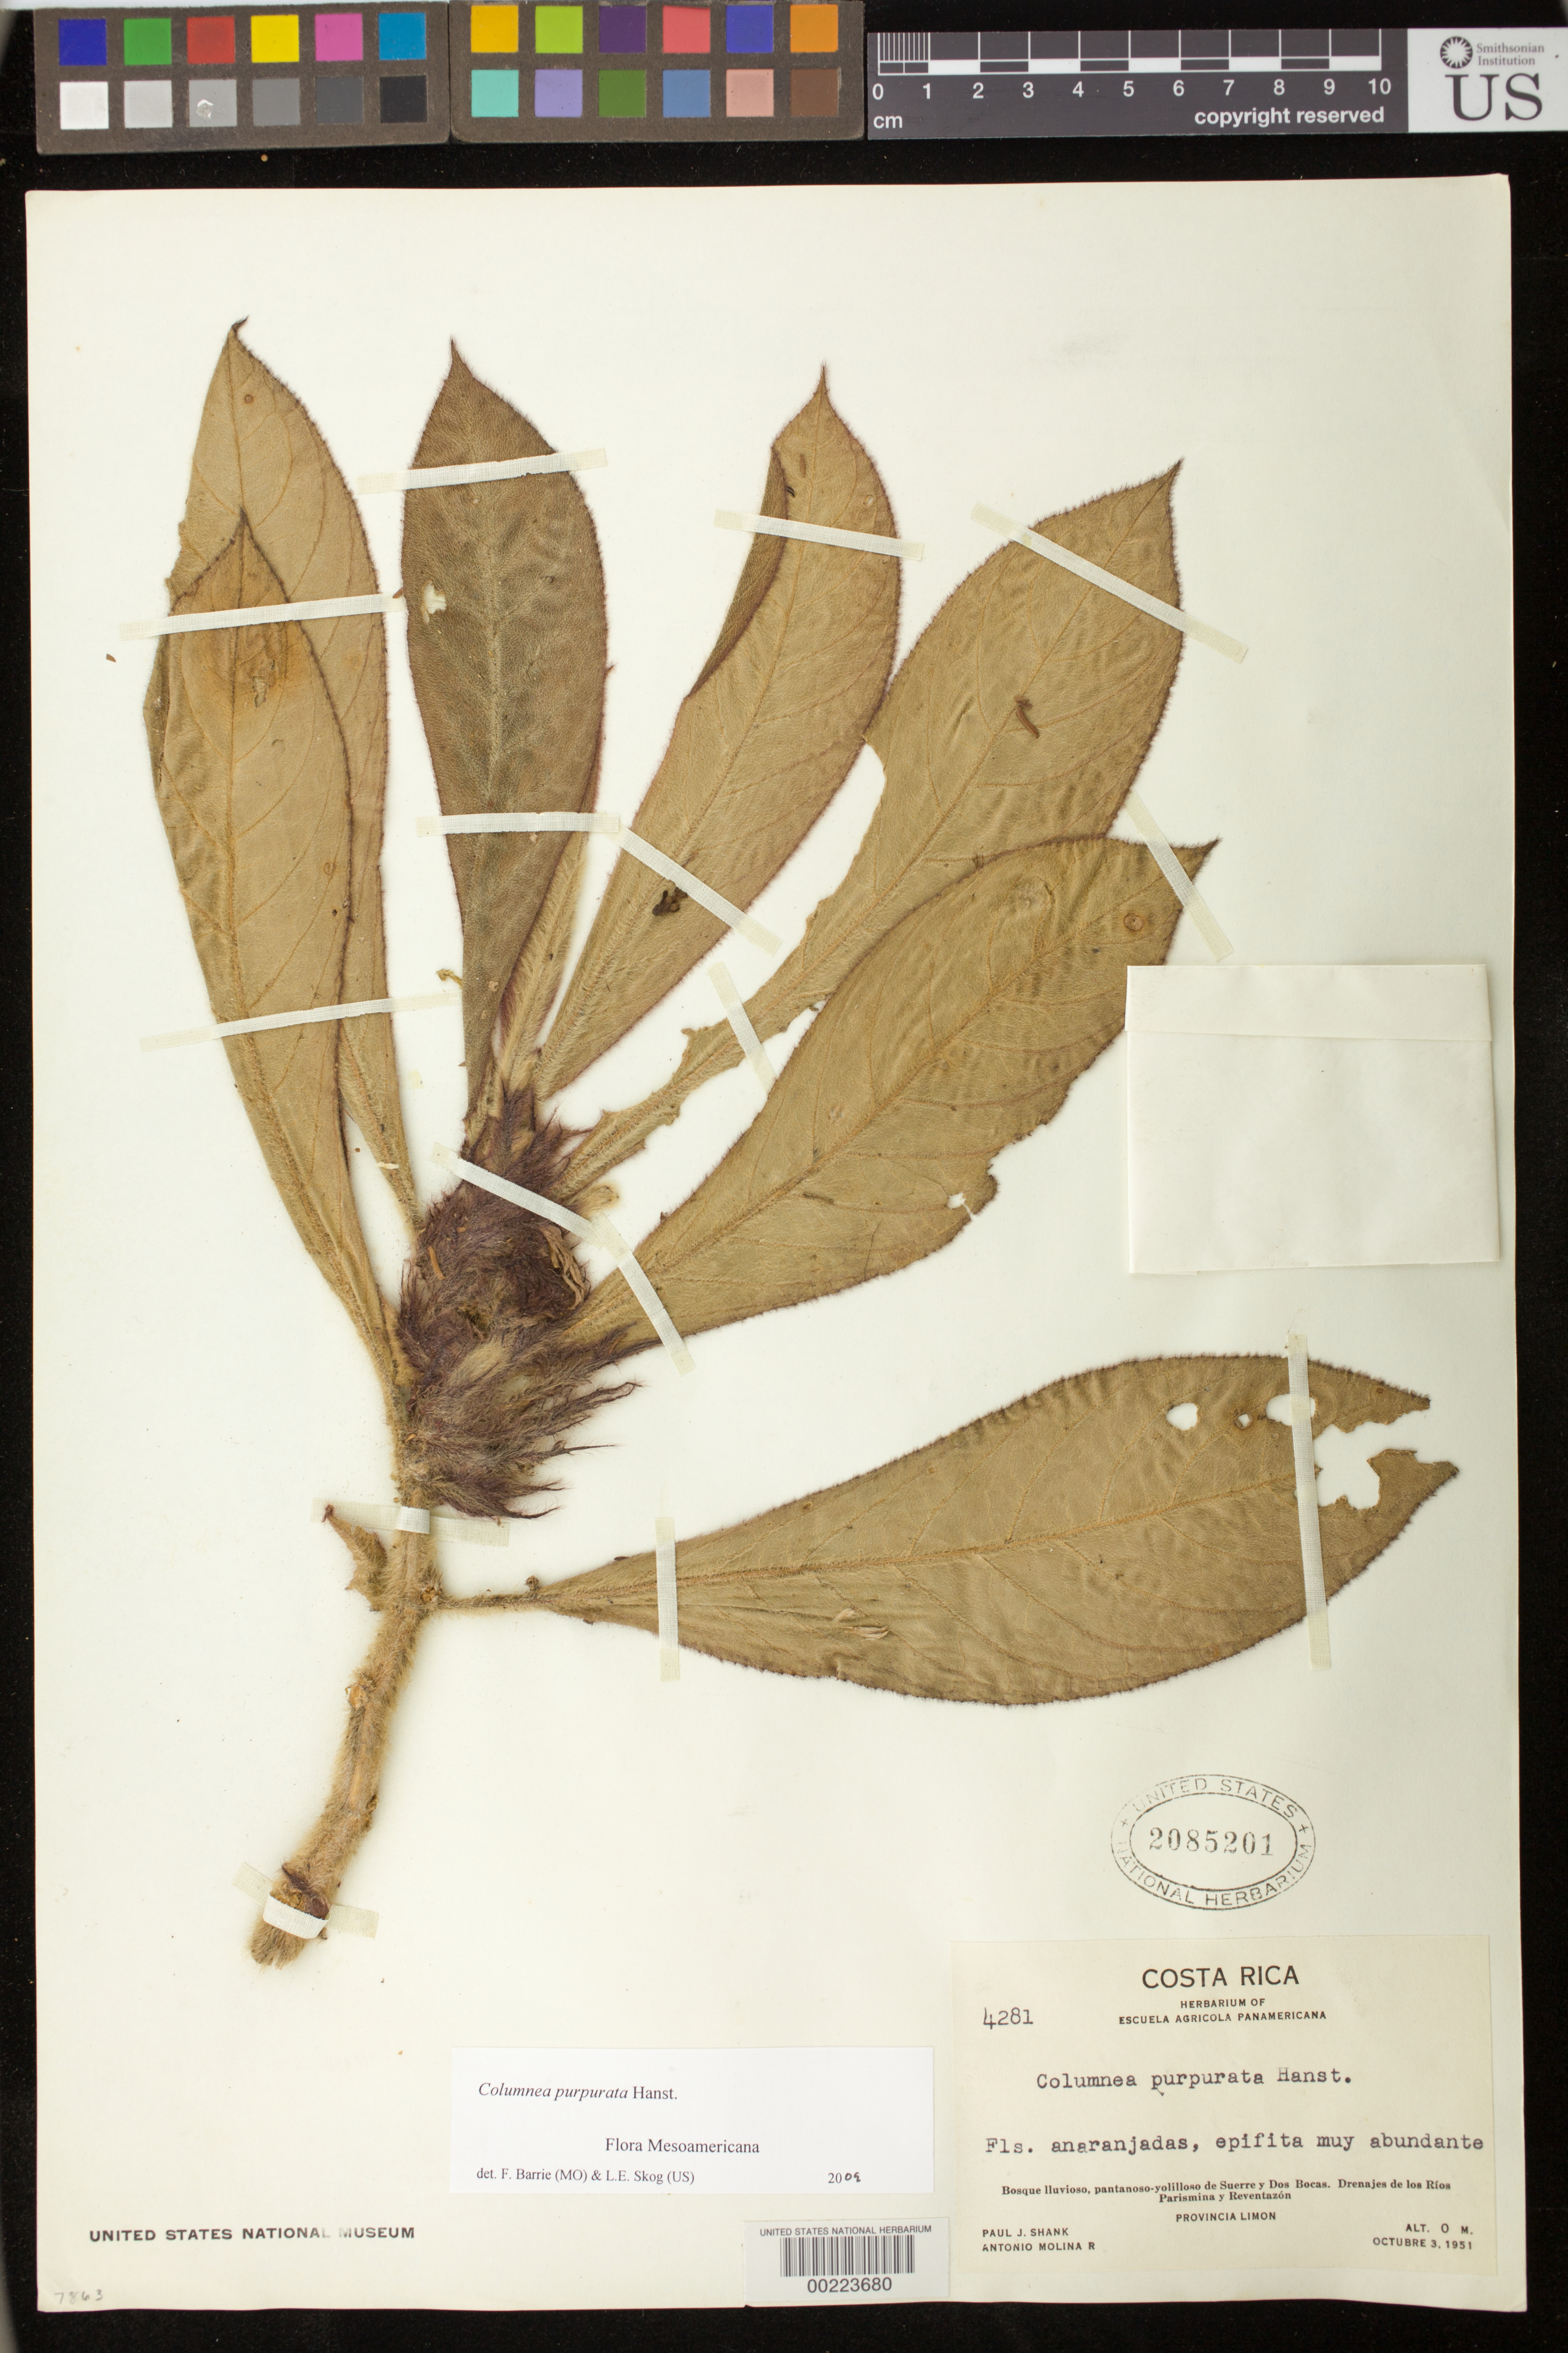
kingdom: Plantae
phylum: Tracheophyta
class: Magnoliopsida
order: Lamiales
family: Gesneriaceae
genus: Columnea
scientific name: Columnea purpurata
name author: Hanst.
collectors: P. J. Shank & A. Molina R.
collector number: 4281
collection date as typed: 03 Oct 1951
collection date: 1951-10-03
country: Costa Rica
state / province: Limón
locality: Drainages of Rios Parismina and Reventazon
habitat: Forest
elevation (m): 0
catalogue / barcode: US 2085201